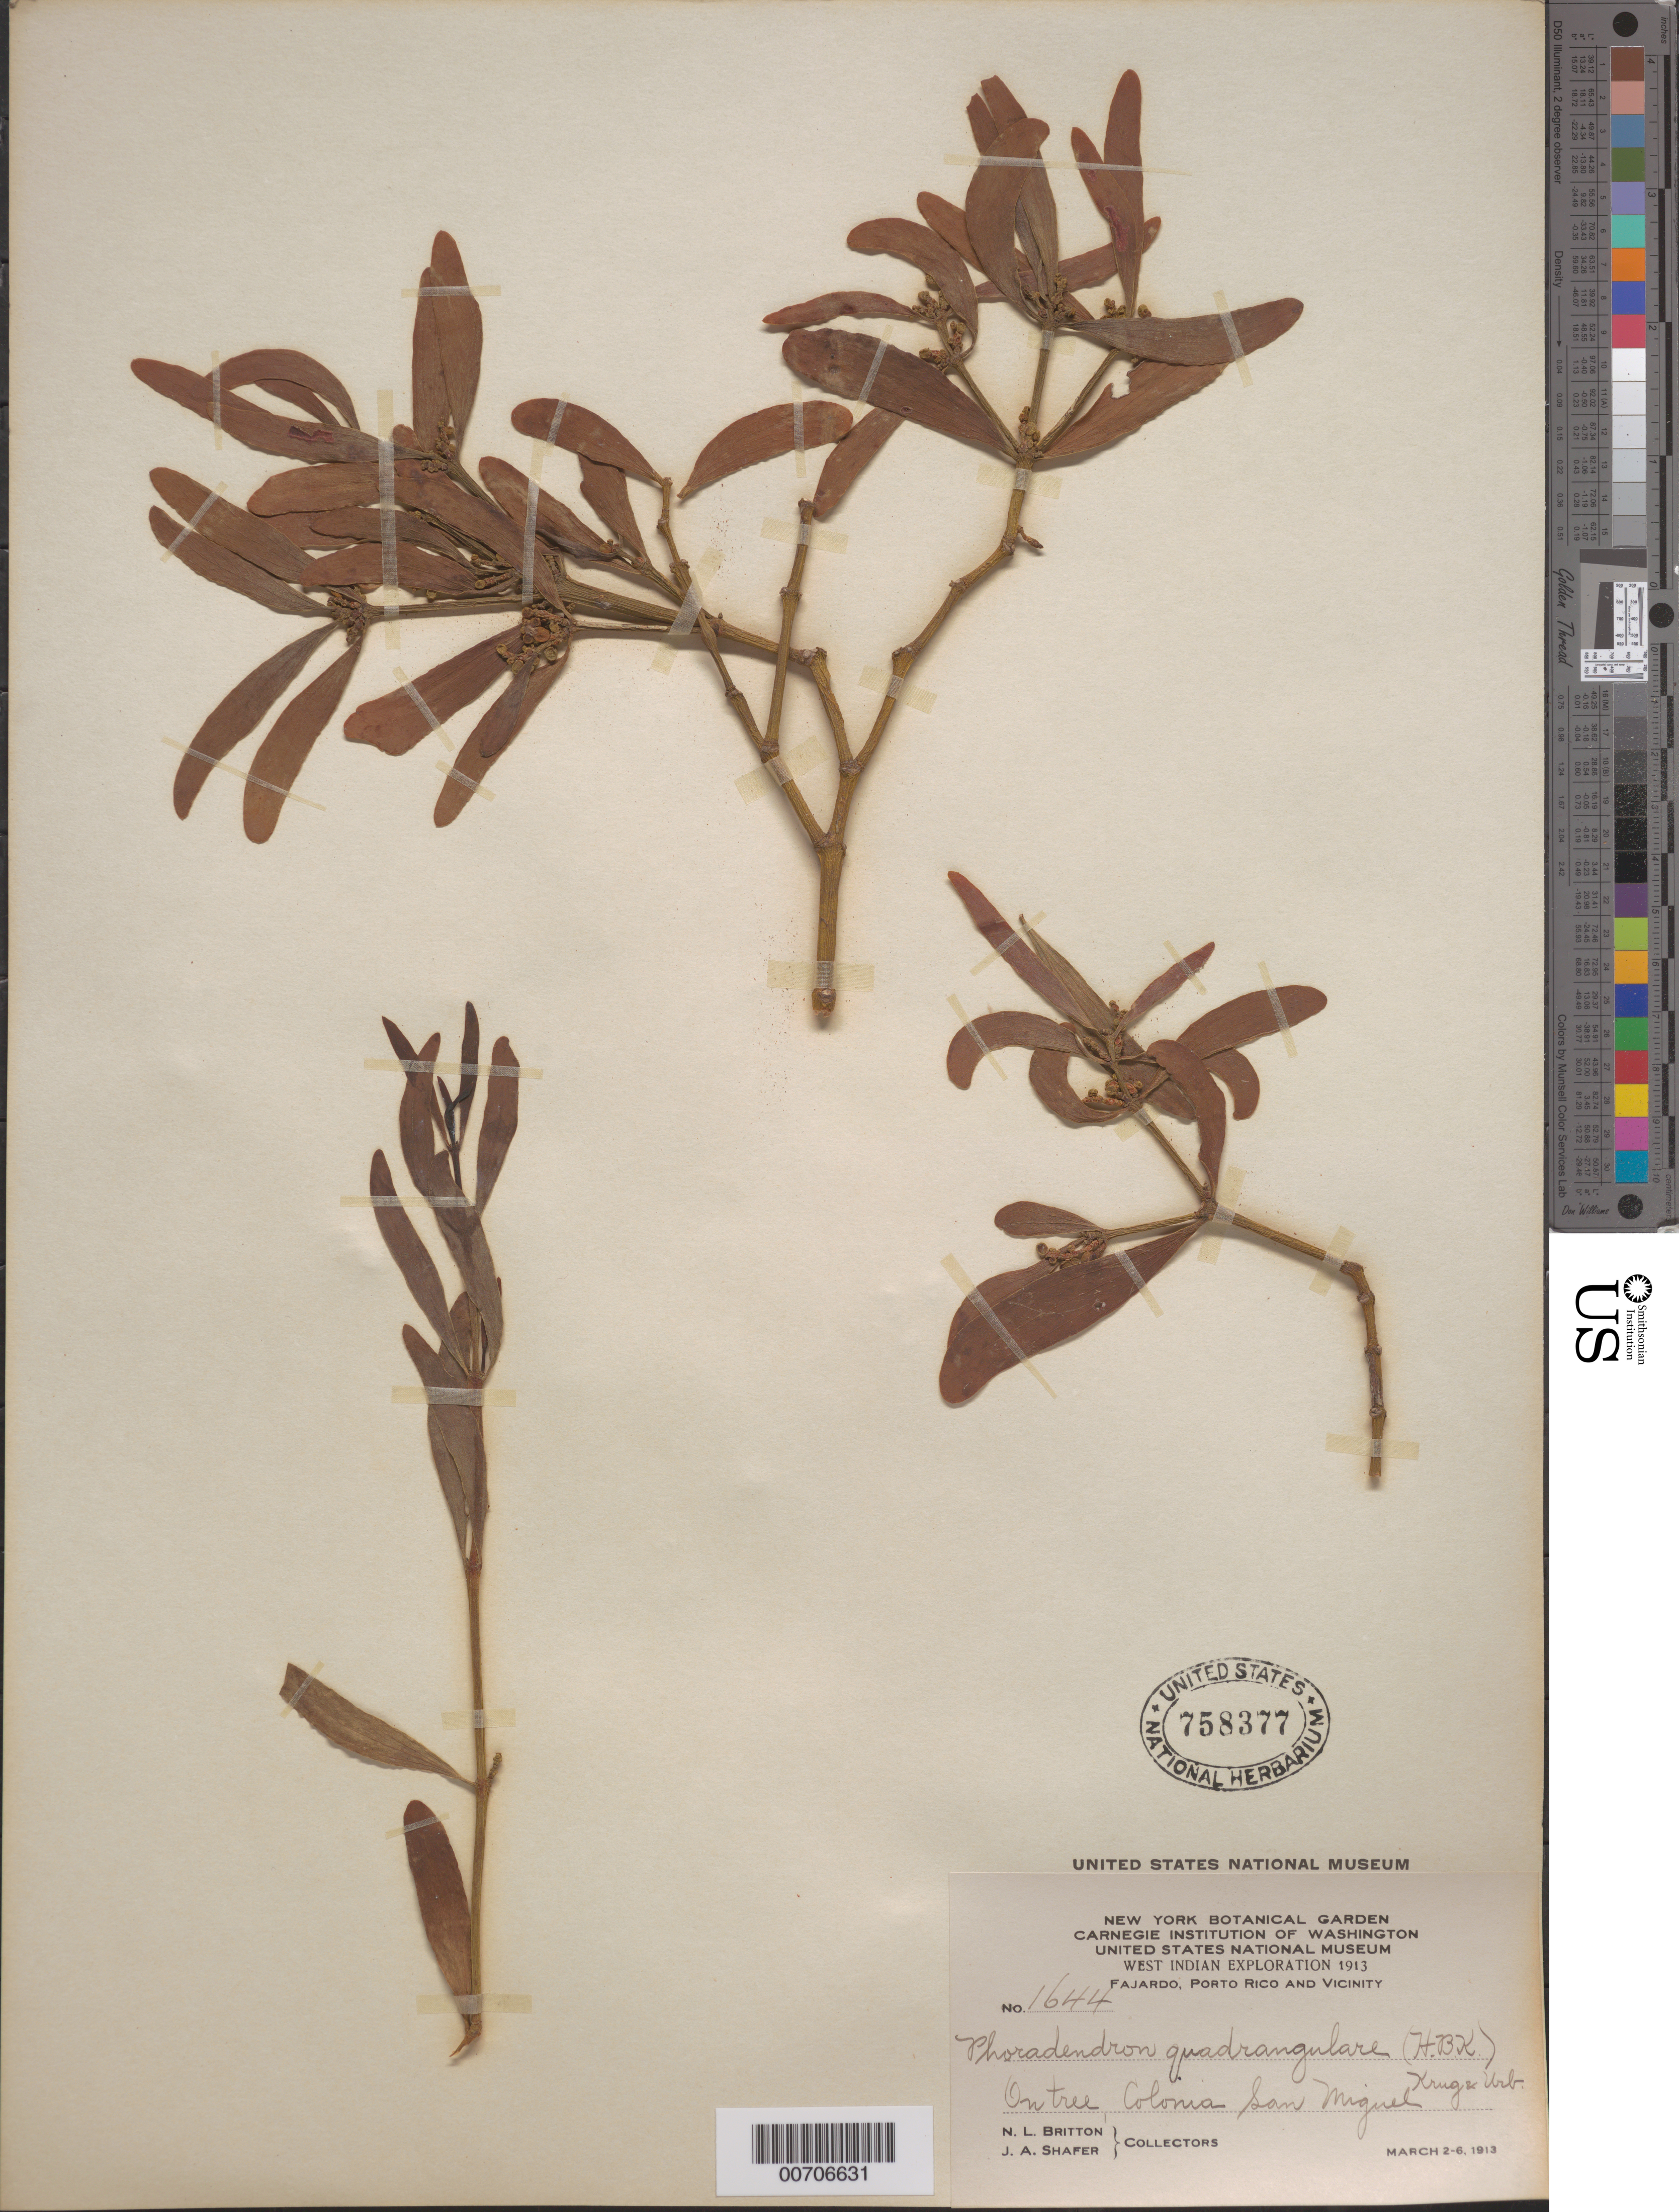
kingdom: Plantae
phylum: Tracheophyta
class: Magnoliopsida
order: Santalales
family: Viscaceae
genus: Phoradendron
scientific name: Phoradendron quadrangulare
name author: (Kunth) Griseb.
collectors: N. Britton & J. A. Shafer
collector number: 1644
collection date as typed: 02 Mar 1913 to 6 Mar 1913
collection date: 1913-03-02/1913-03-06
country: Puerto Rico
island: Greater Antilles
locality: Fajardo, vic of; Colonia San Miguel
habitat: On tree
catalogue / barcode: US 758377